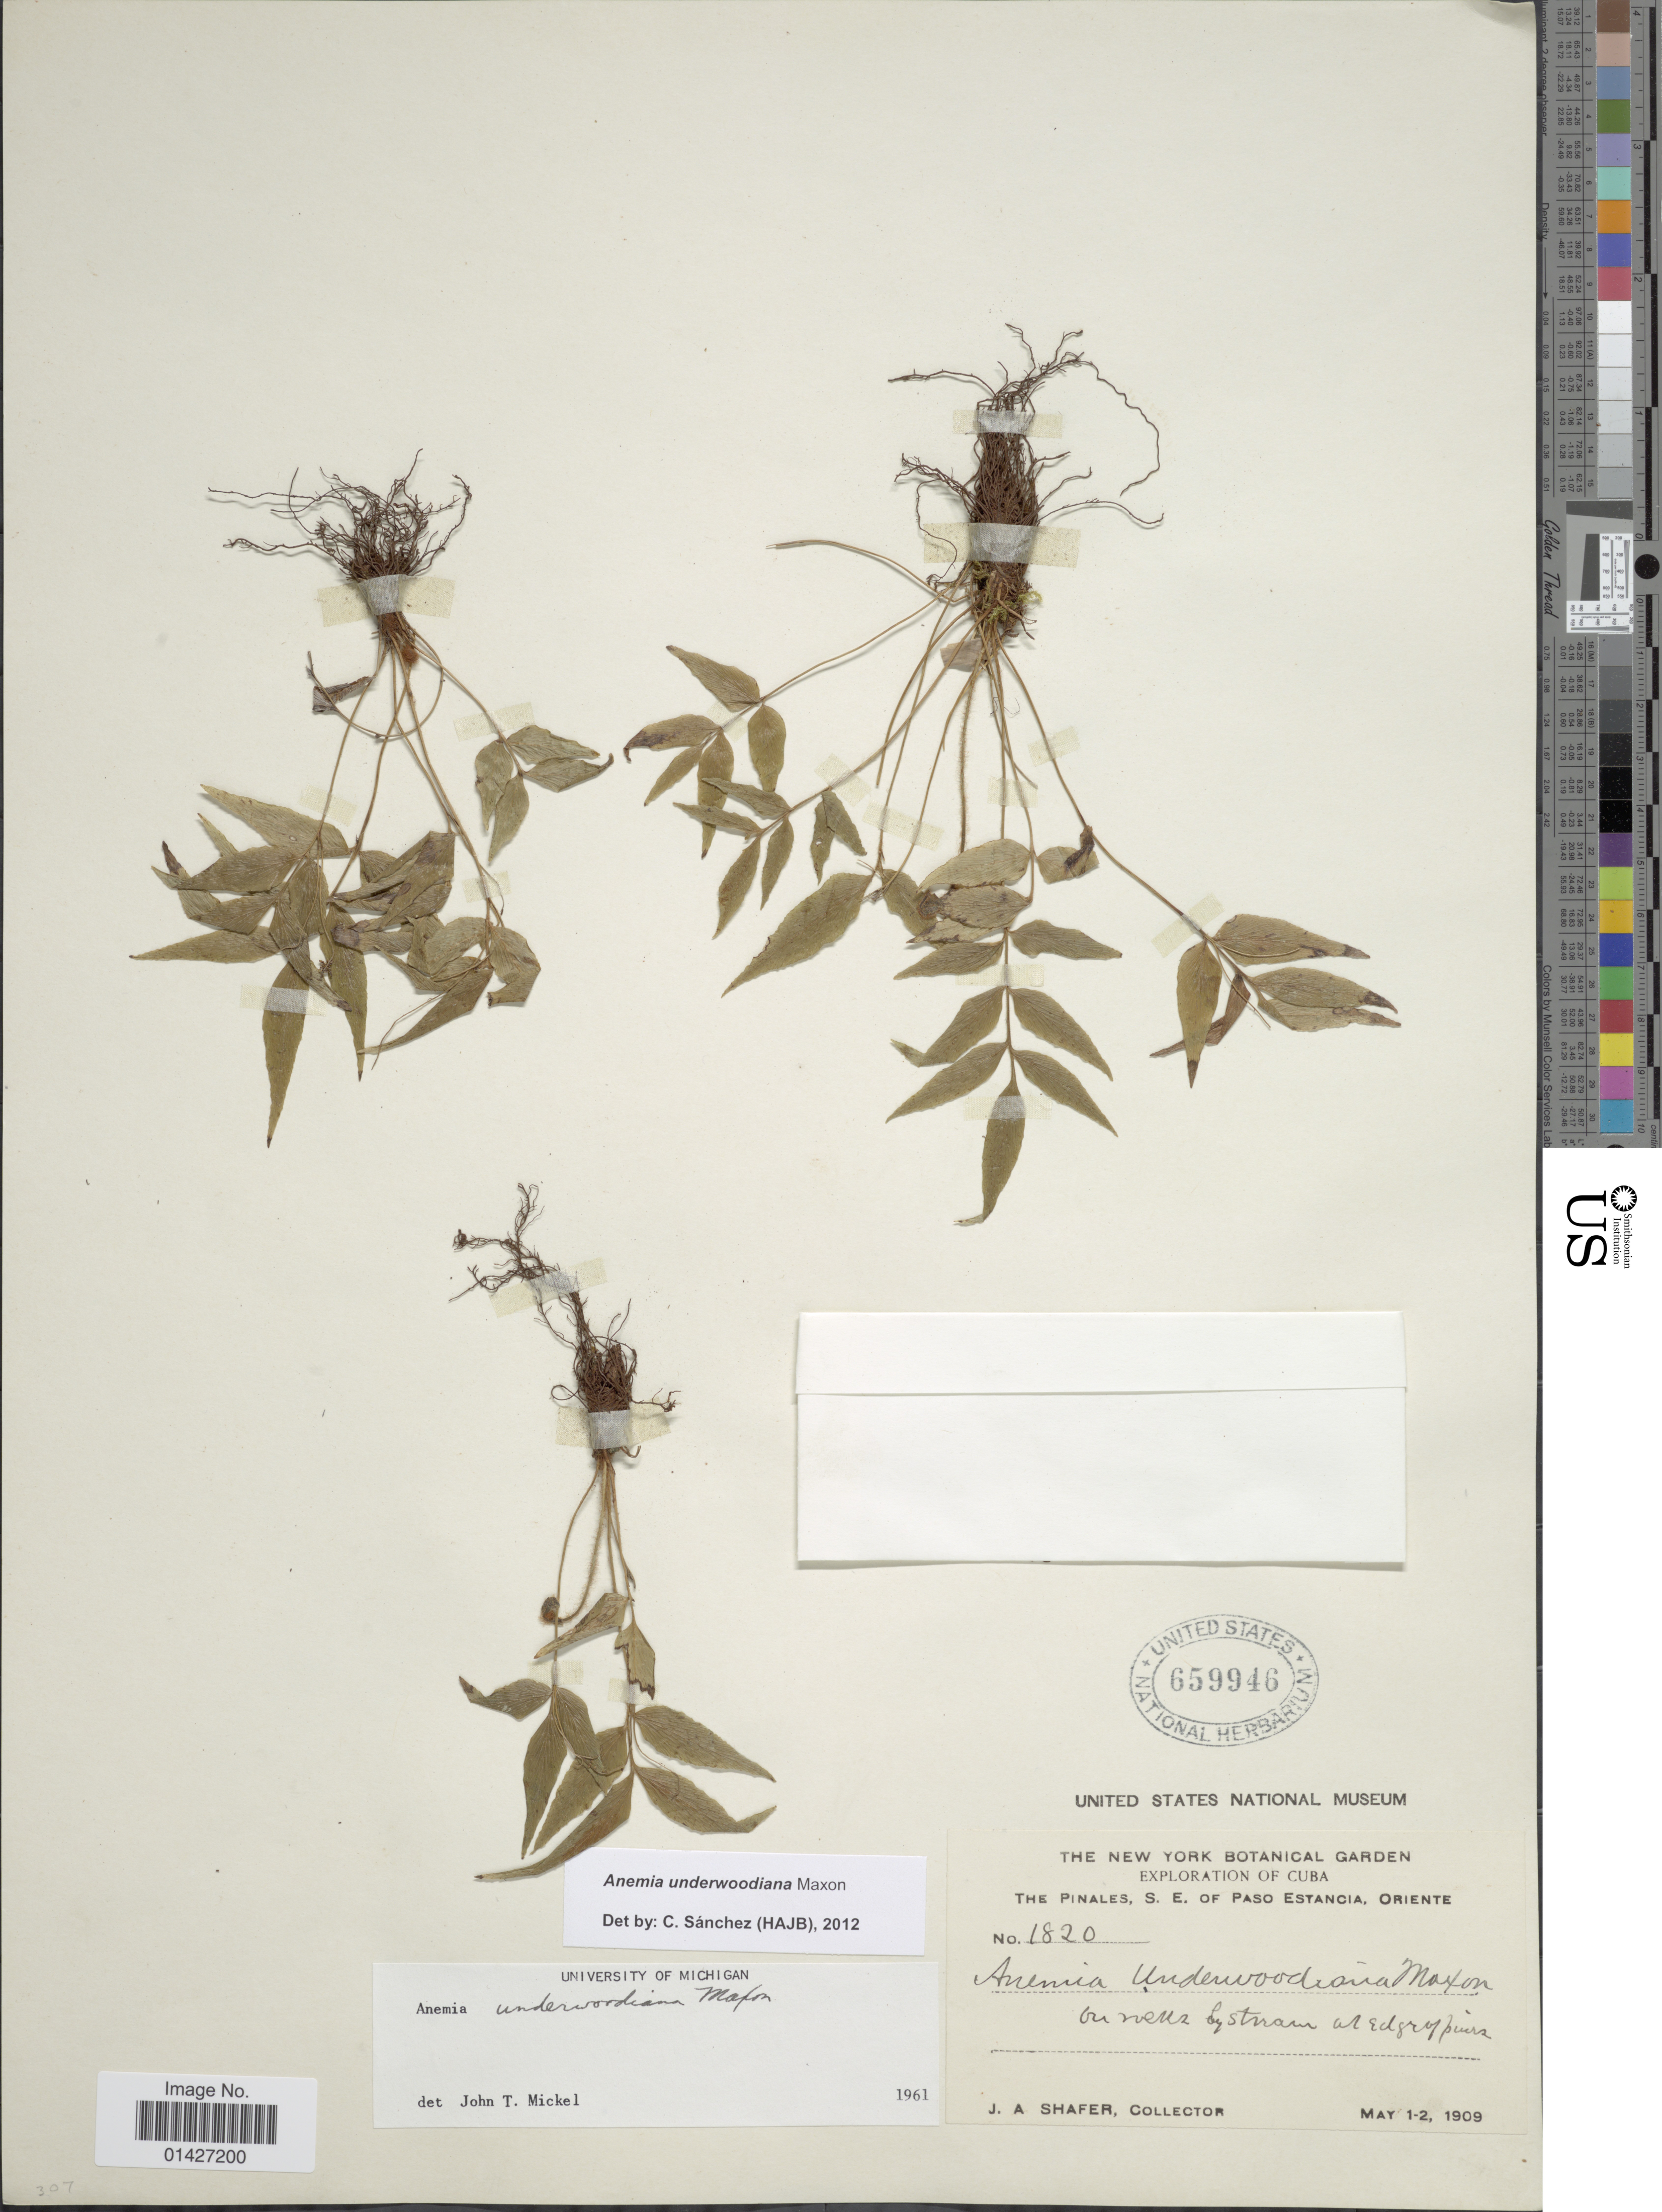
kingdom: Plantae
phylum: Tracheophyta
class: Polypodiopsida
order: Schizaeales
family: Anemiaceae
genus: Anemia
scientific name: Anemia underwoodiana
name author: Maxon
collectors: J. A. Shafer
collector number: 1820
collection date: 1909-05-01/1909-05-02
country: Cuba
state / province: Oriente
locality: The Pinales, S.E. of Paso Estancia, Oriente. On river by stream at edge of piers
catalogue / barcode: US 659946